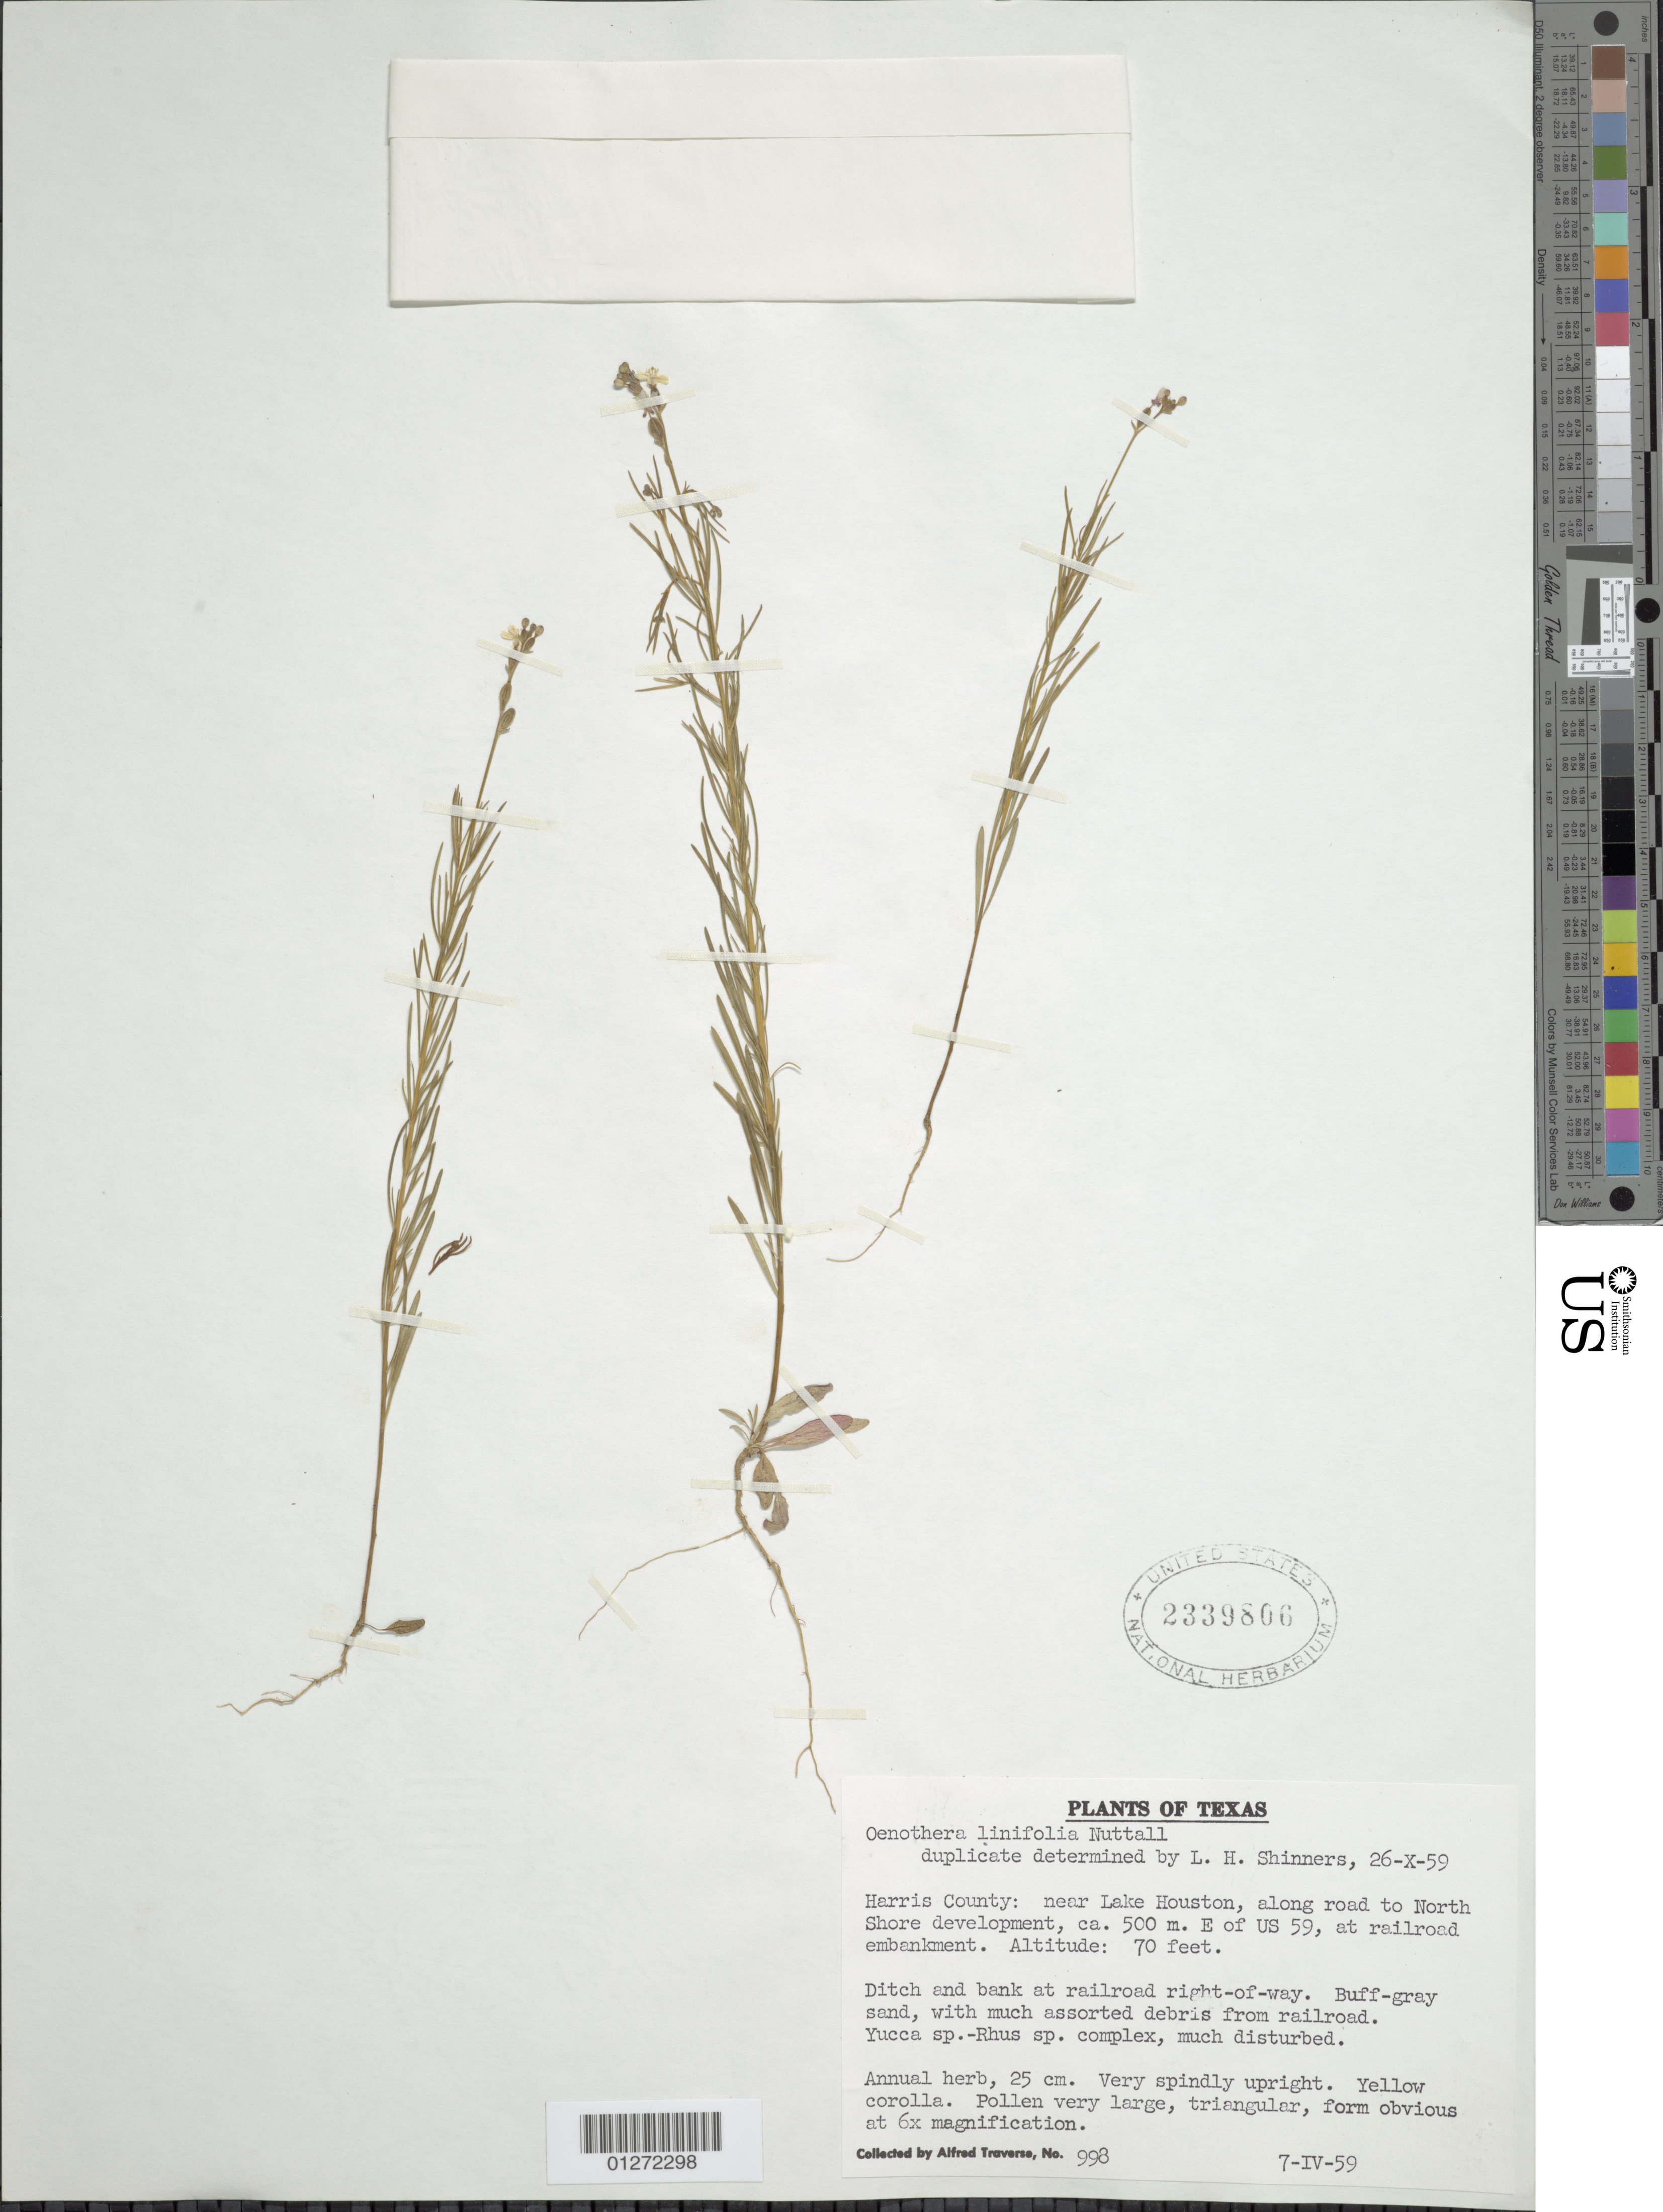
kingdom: Plantae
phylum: Tracheophyta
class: Magnoliopsida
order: Myrtales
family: Onagraceae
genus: Oenothera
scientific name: Oenothera linifolia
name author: Nutt.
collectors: A. Traverse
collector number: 998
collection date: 1959-04-07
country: United States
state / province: Texas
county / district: Harris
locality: near Lake Houston, along road to N Shore development, 500 m E of US 59.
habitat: Buff- gray sand with assorted debris from railroad.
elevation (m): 21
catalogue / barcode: US 2339806